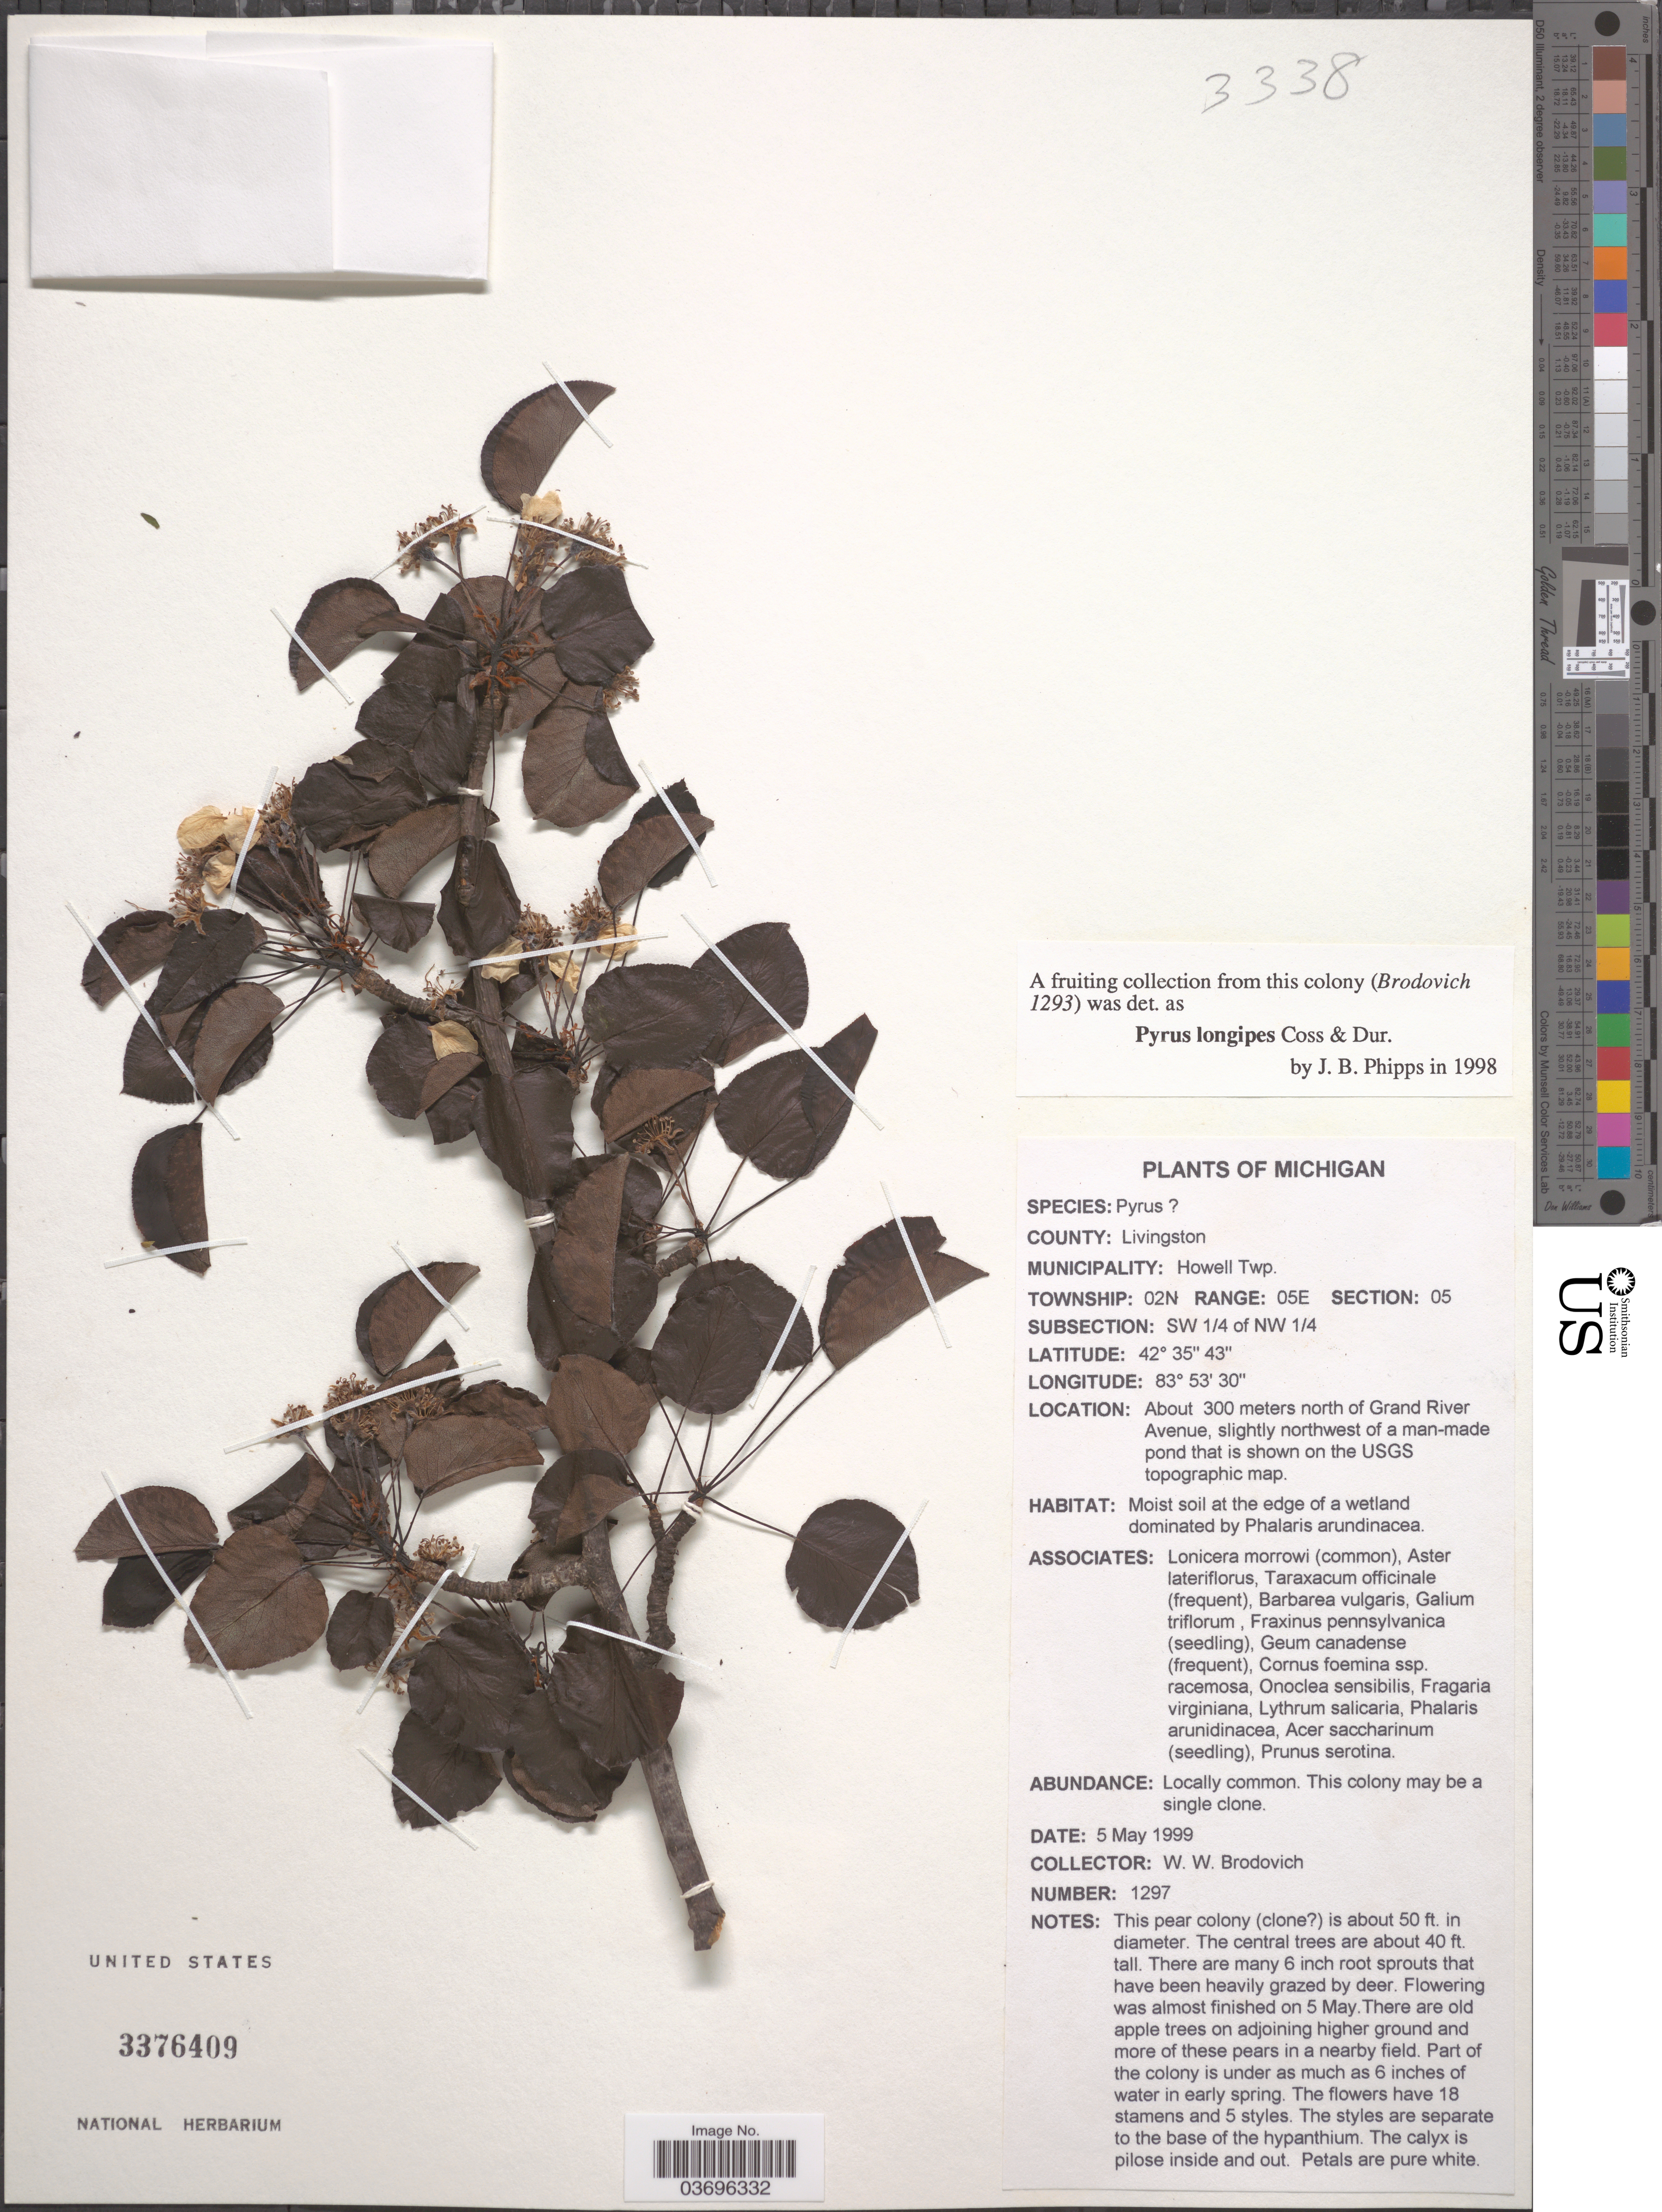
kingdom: Plantae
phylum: Tracheophyta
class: Magnoliopsida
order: Rosales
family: Rosaceae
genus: Pyrus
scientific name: Pyrus sp.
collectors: W. Brodovich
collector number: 1297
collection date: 1999-05-05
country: United States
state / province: Michigan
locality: County: Livingston. Municipality: Howell Twp. Township: 02N Range: 05E Section: 05. Subsection: SW ¼ of NW ¼. About 300 meters north of Grand River Avenue, slightly northwest of a man-made pond.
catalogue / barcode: US 3376409